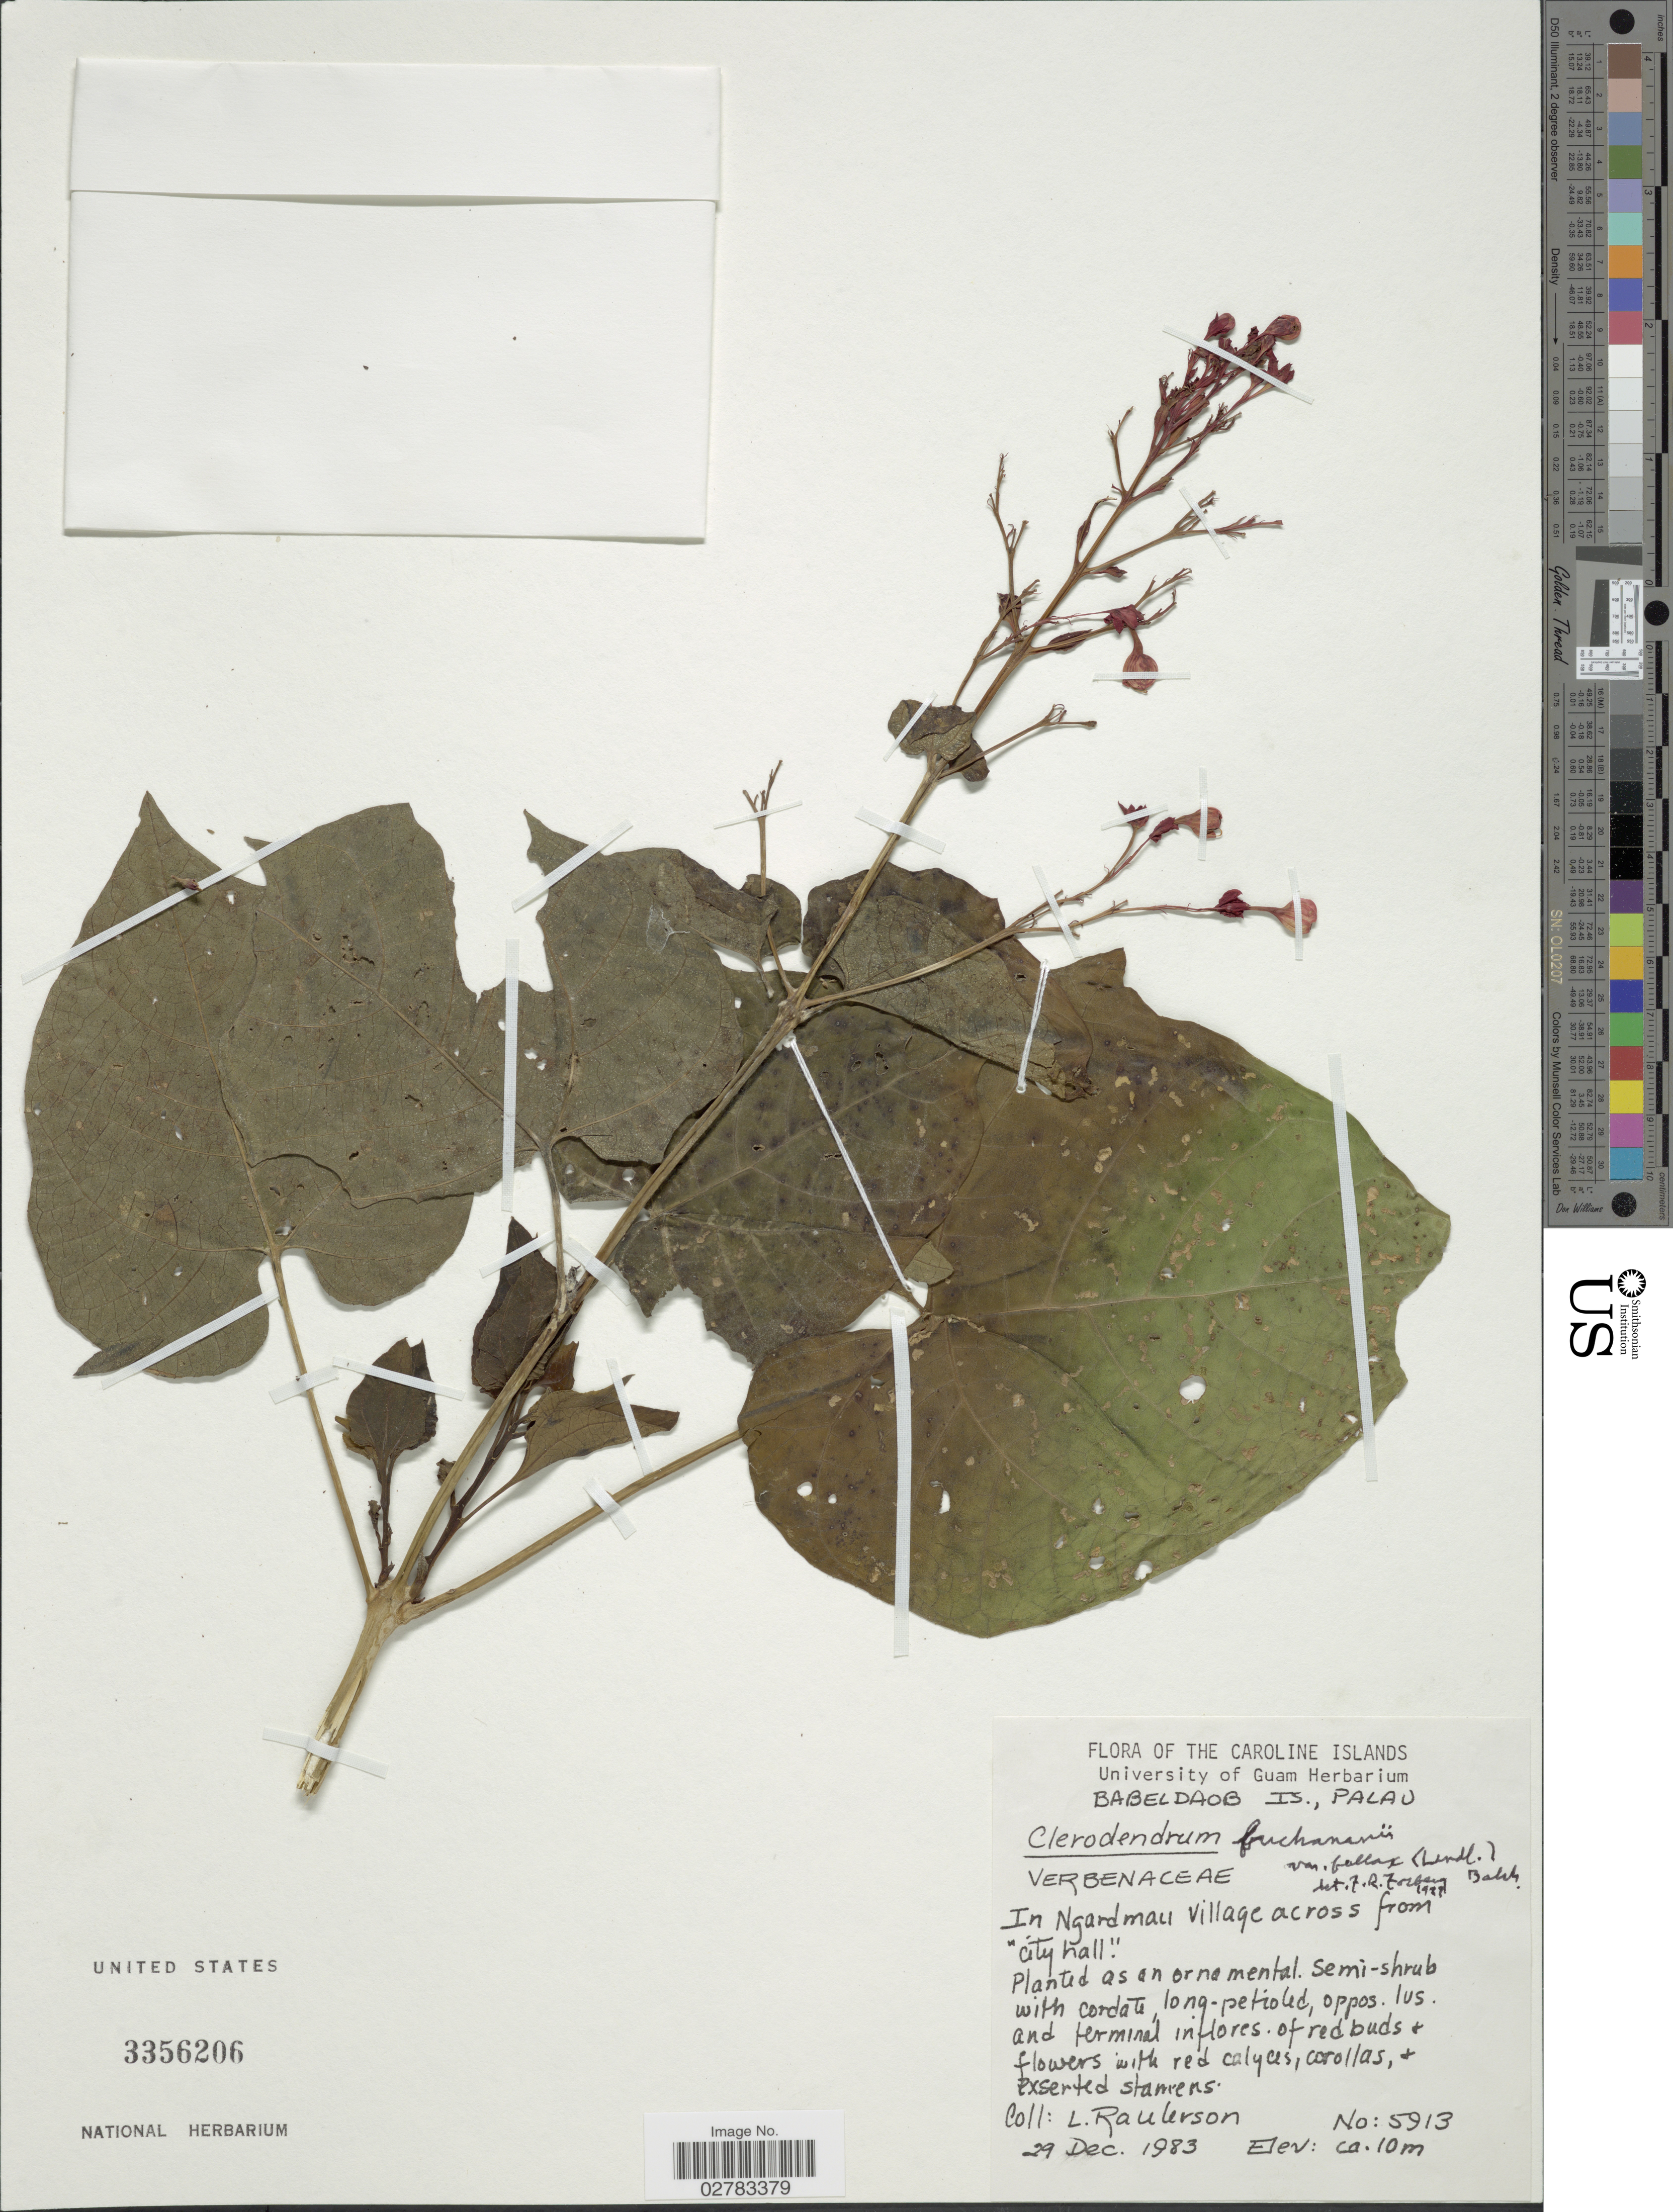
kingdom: Plantae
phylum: Tracheophyta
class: Magnoliopsida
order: Lamiales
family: Lamiaceae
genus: Clerodendrum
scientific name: Clerodendrum speciosissimum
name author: Drapiez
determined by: Wagner, W. L., (BOT), Smithsonian Institution - National Museum of Natural History (UNITED STATES)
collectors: L. Raulerson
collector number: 5913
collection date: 1983-12-29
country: Palau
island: Babeldaob [Babelthuap]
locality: The Caroline Islands, Babeldaob Is., Palau, In Ngardmau village across from "city hall".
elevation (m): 10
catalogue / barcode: US 3356206